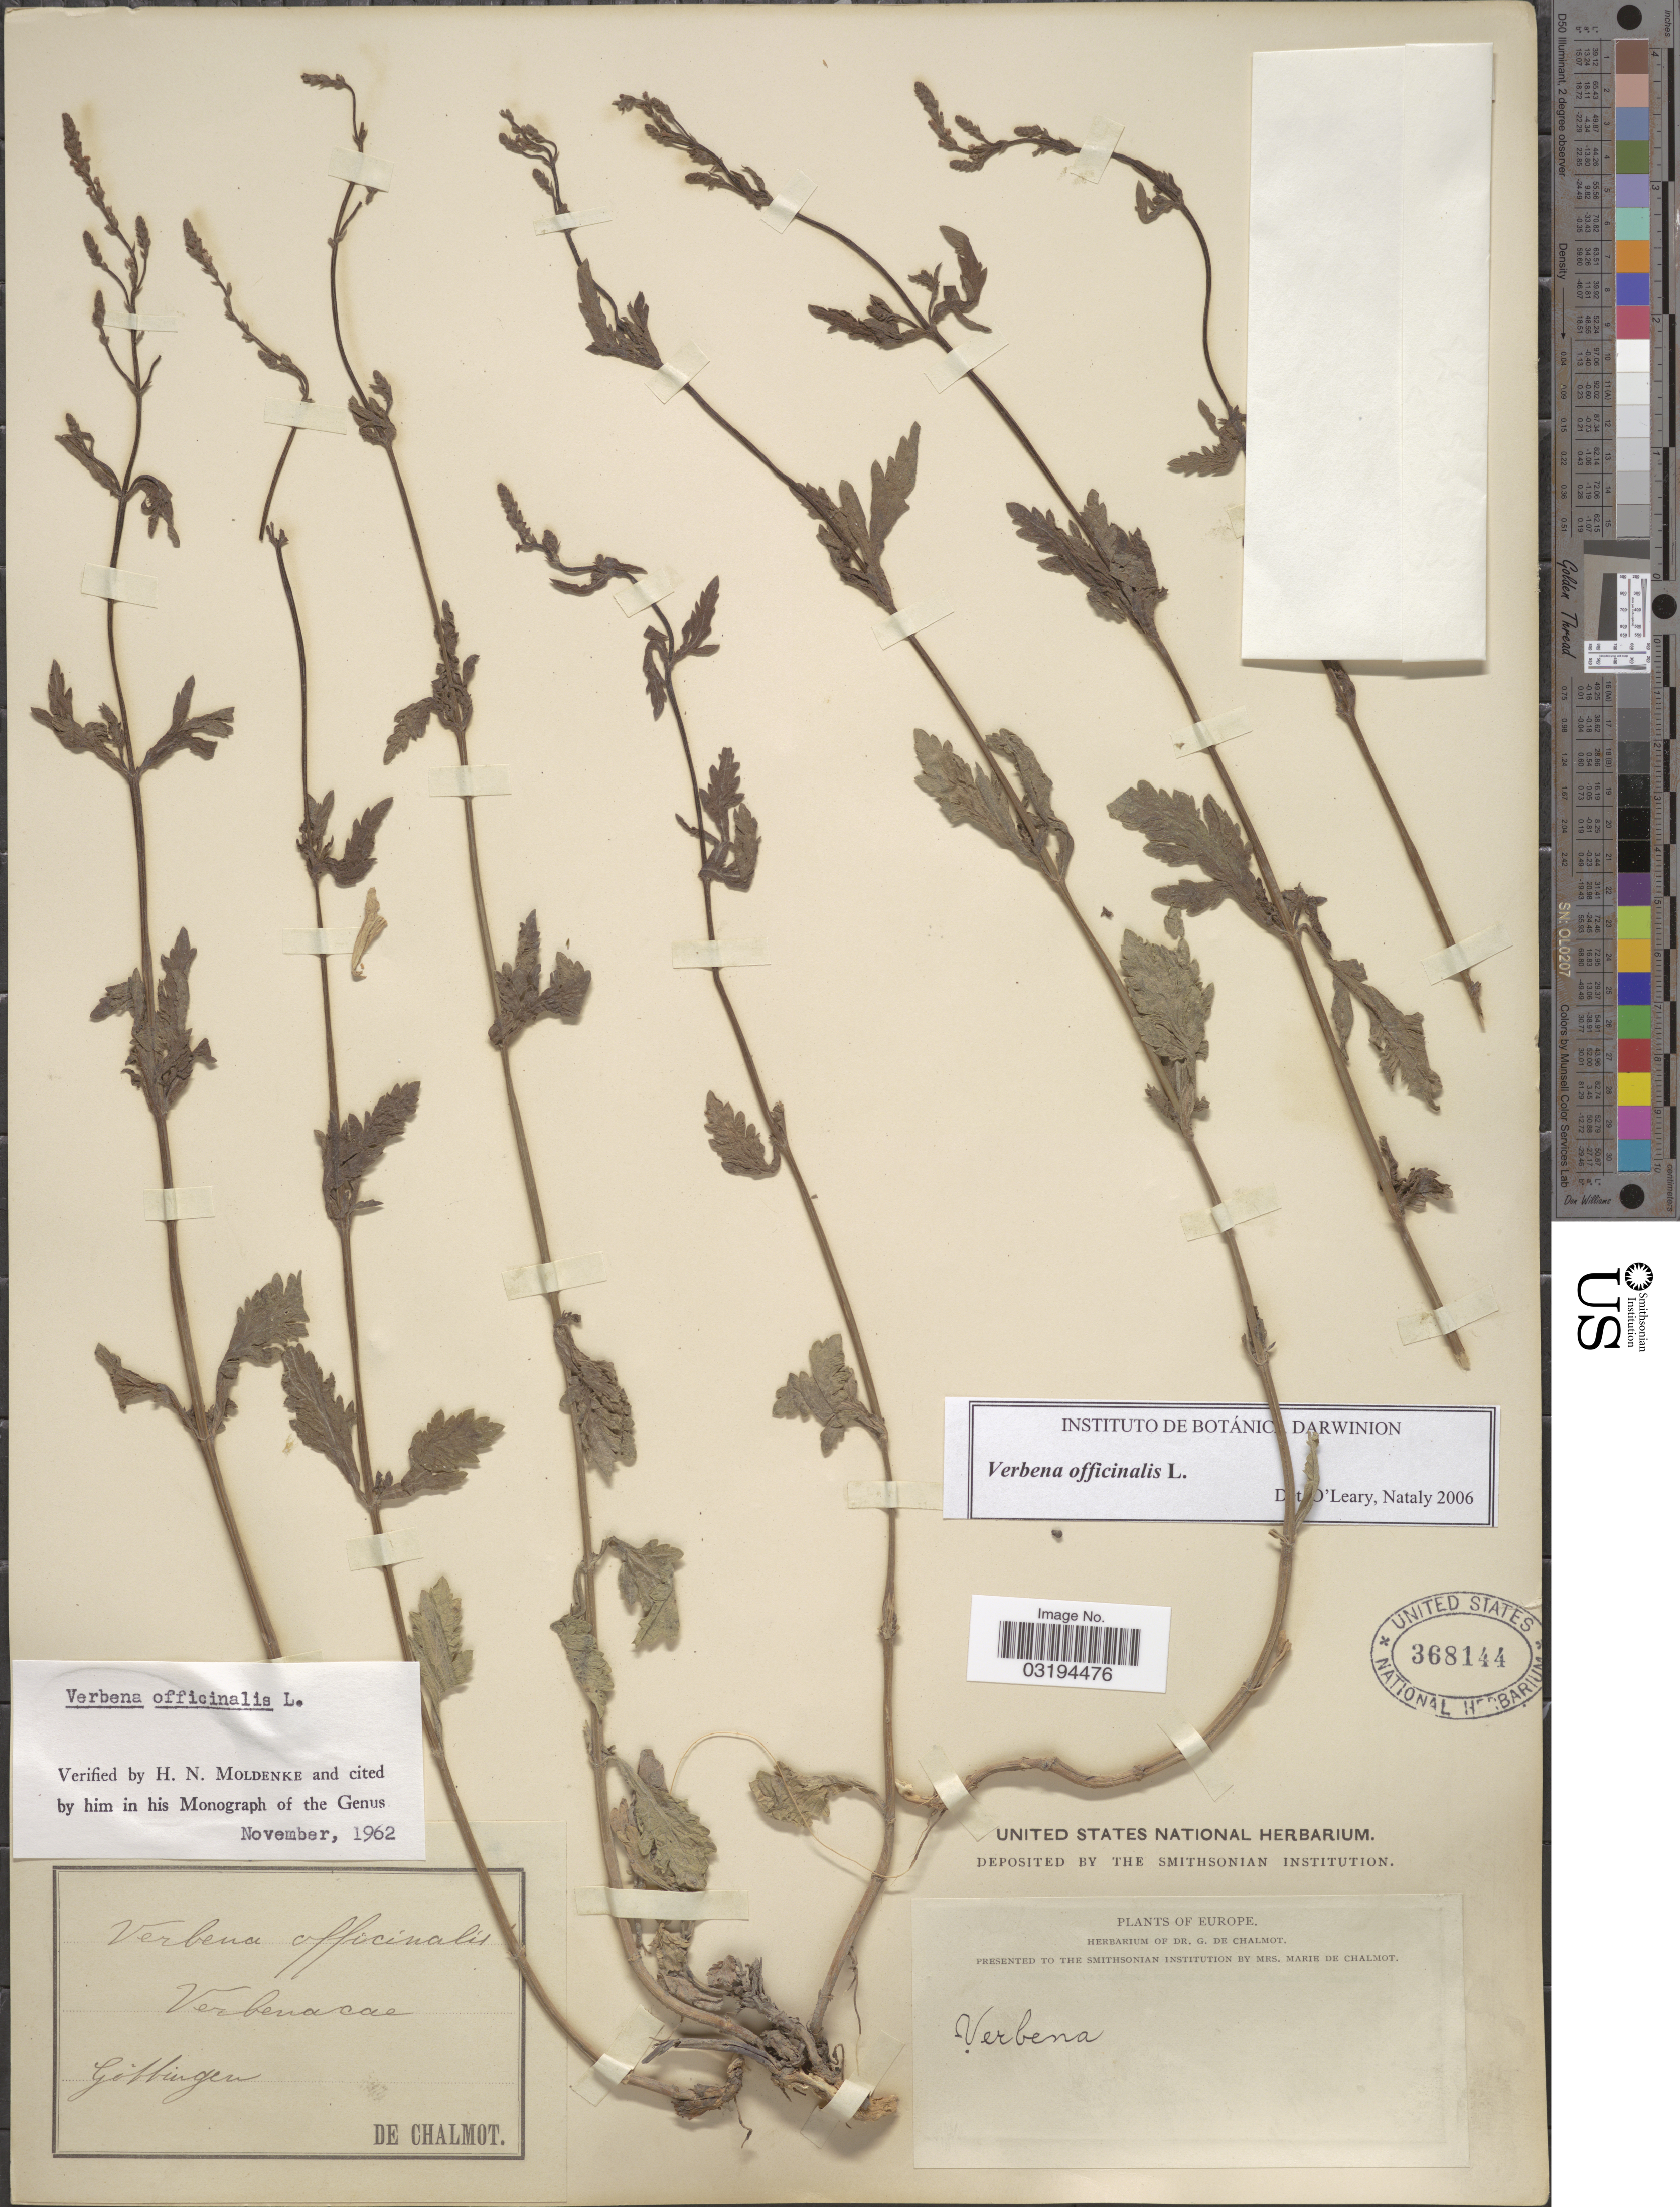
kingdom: Plantae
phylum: Tracheophyta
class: Magnoliopsida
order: Lamiales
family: Verbenaceae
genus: Verbena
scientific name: Verbena officinalis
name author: L.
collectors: G. de Chalmot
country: Germany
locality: Göttingen, Europe.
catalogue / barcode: US 368144